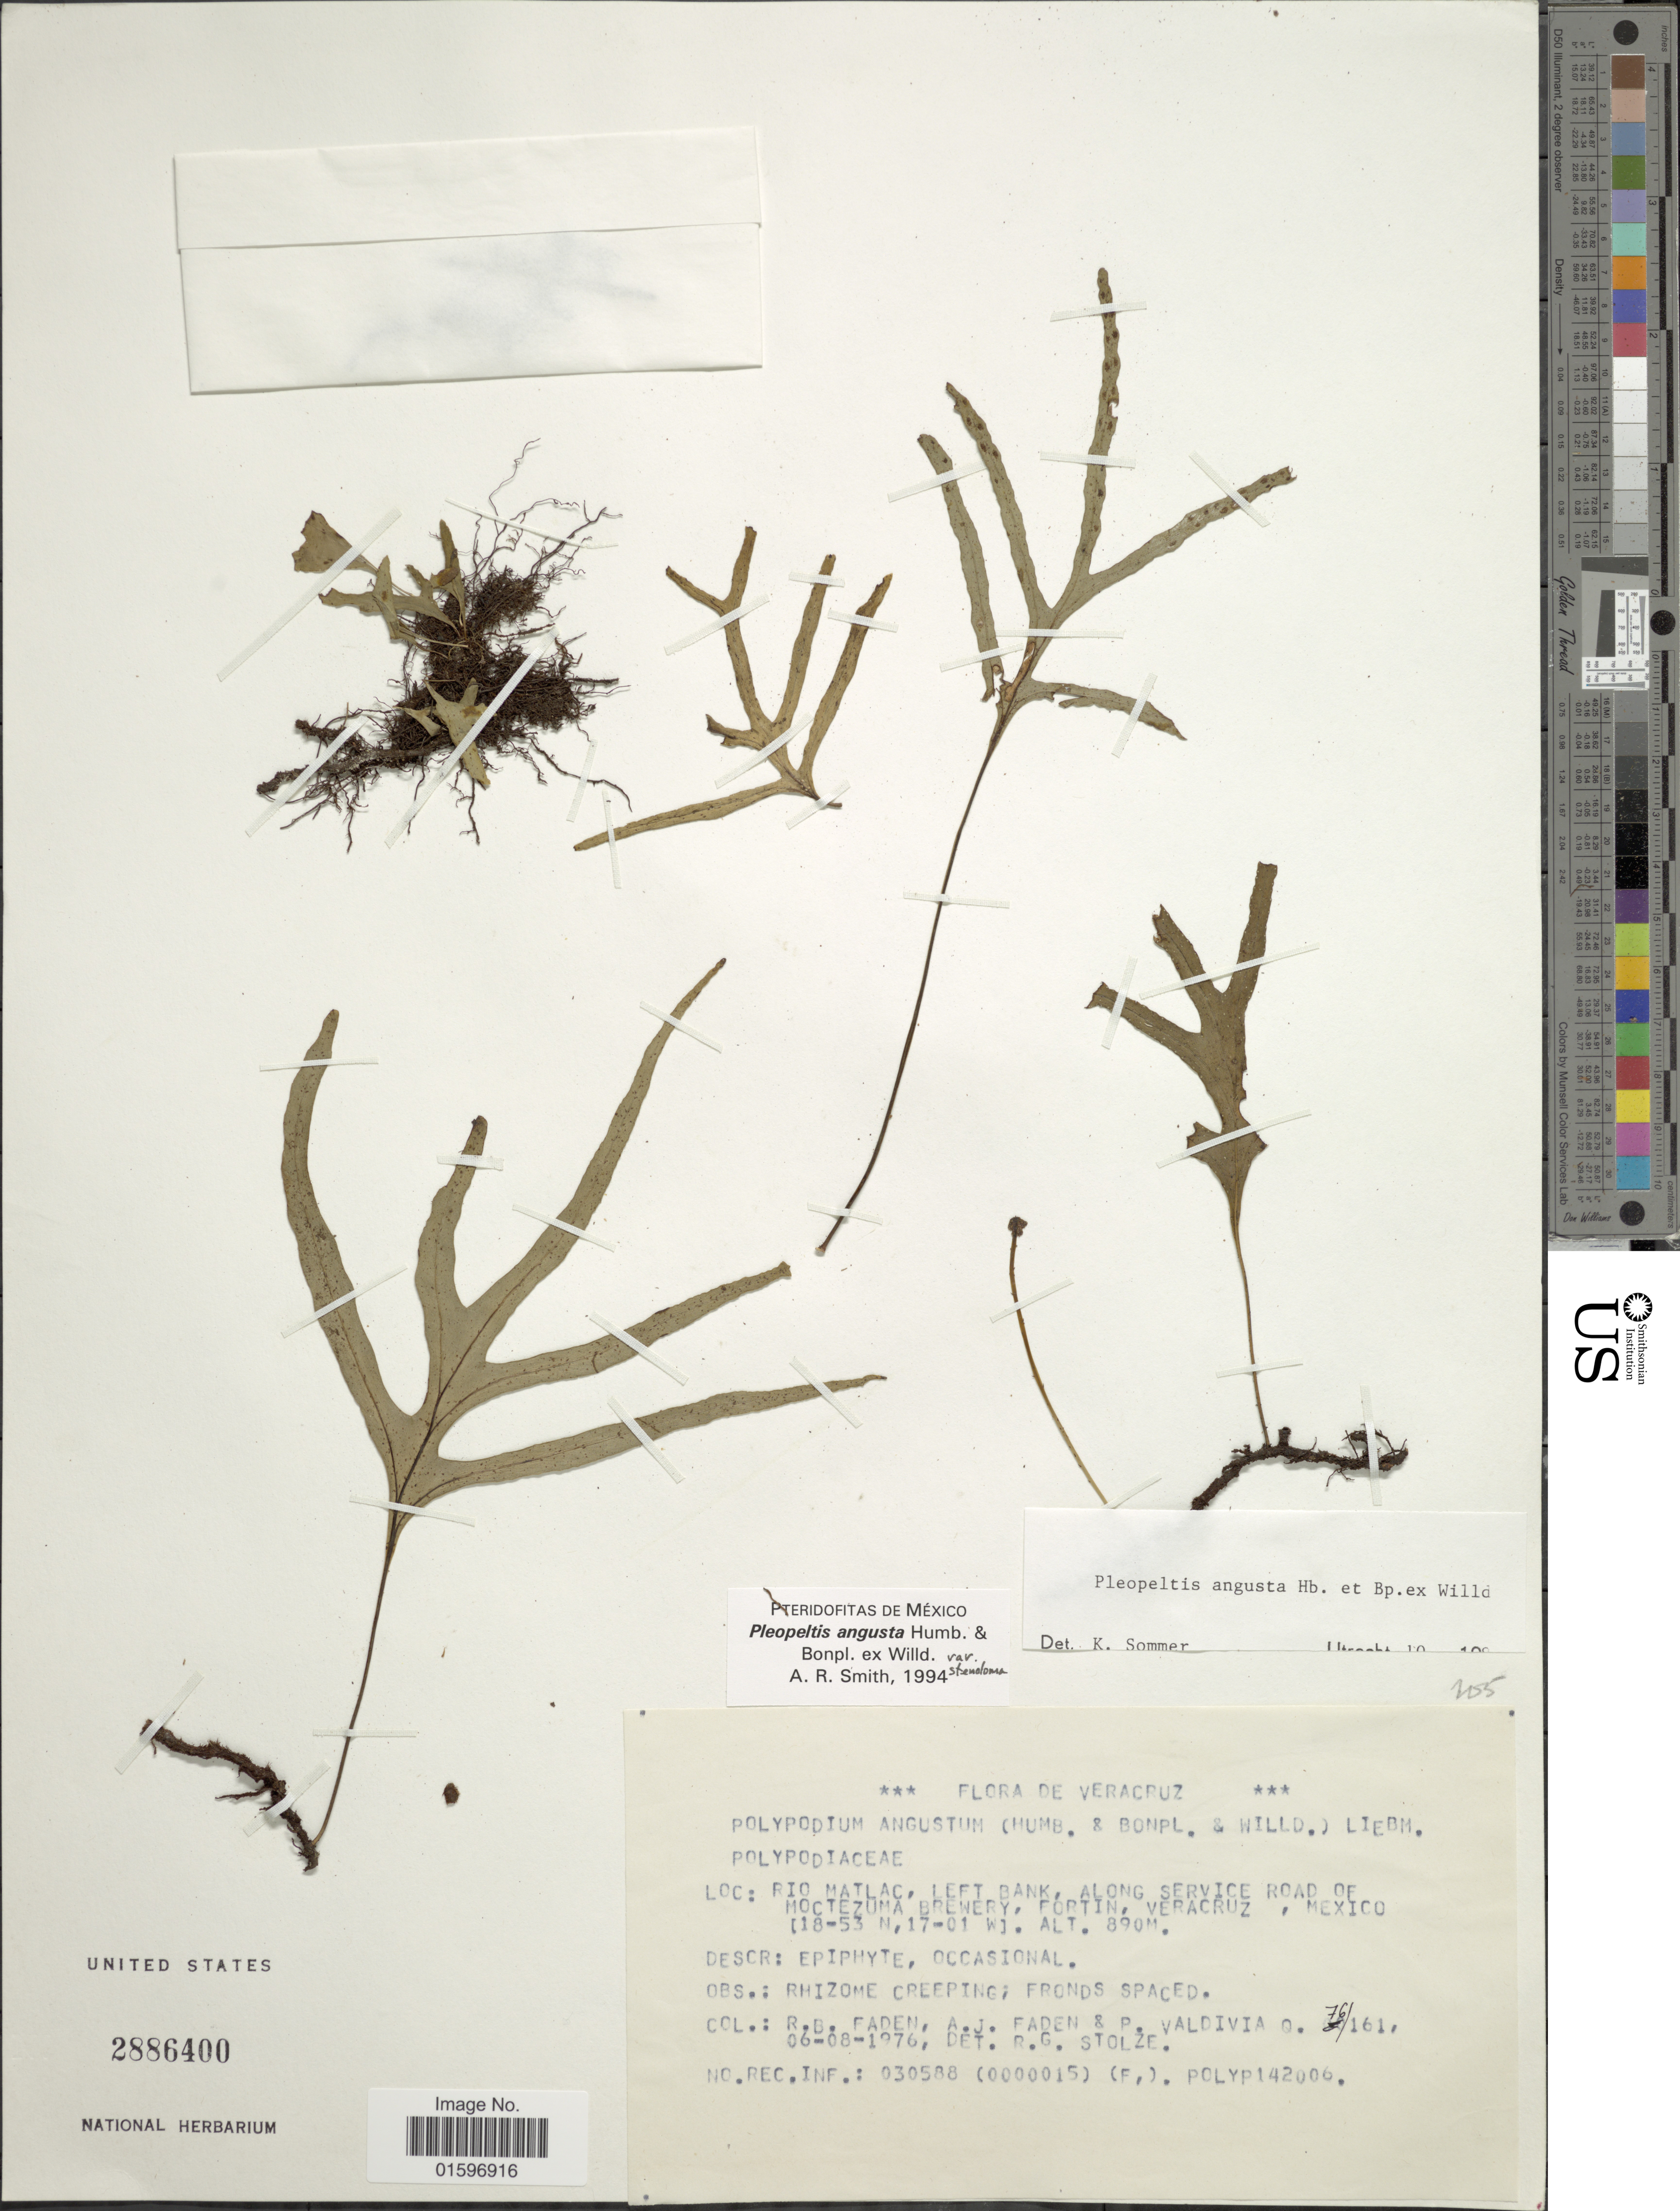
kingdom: Plantae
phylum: Tracheophyta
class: Polypodiopsida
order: Polypodiales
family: Polypodiaceae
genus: Pleopeltis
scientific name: Pleopeltis angusta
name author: Humb. & Bonap. ex Willd.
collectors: R. B. Faden, A. J. Faden & P. E. Valdivia Q.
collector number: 76/161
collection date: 1976-08-06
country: Mexico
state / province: Veracruz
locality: Veracruz. Rio Matlac, left bank, along service road of Moctezuma, Brewery, Fortin.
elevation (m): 890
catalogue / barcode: US 2886400